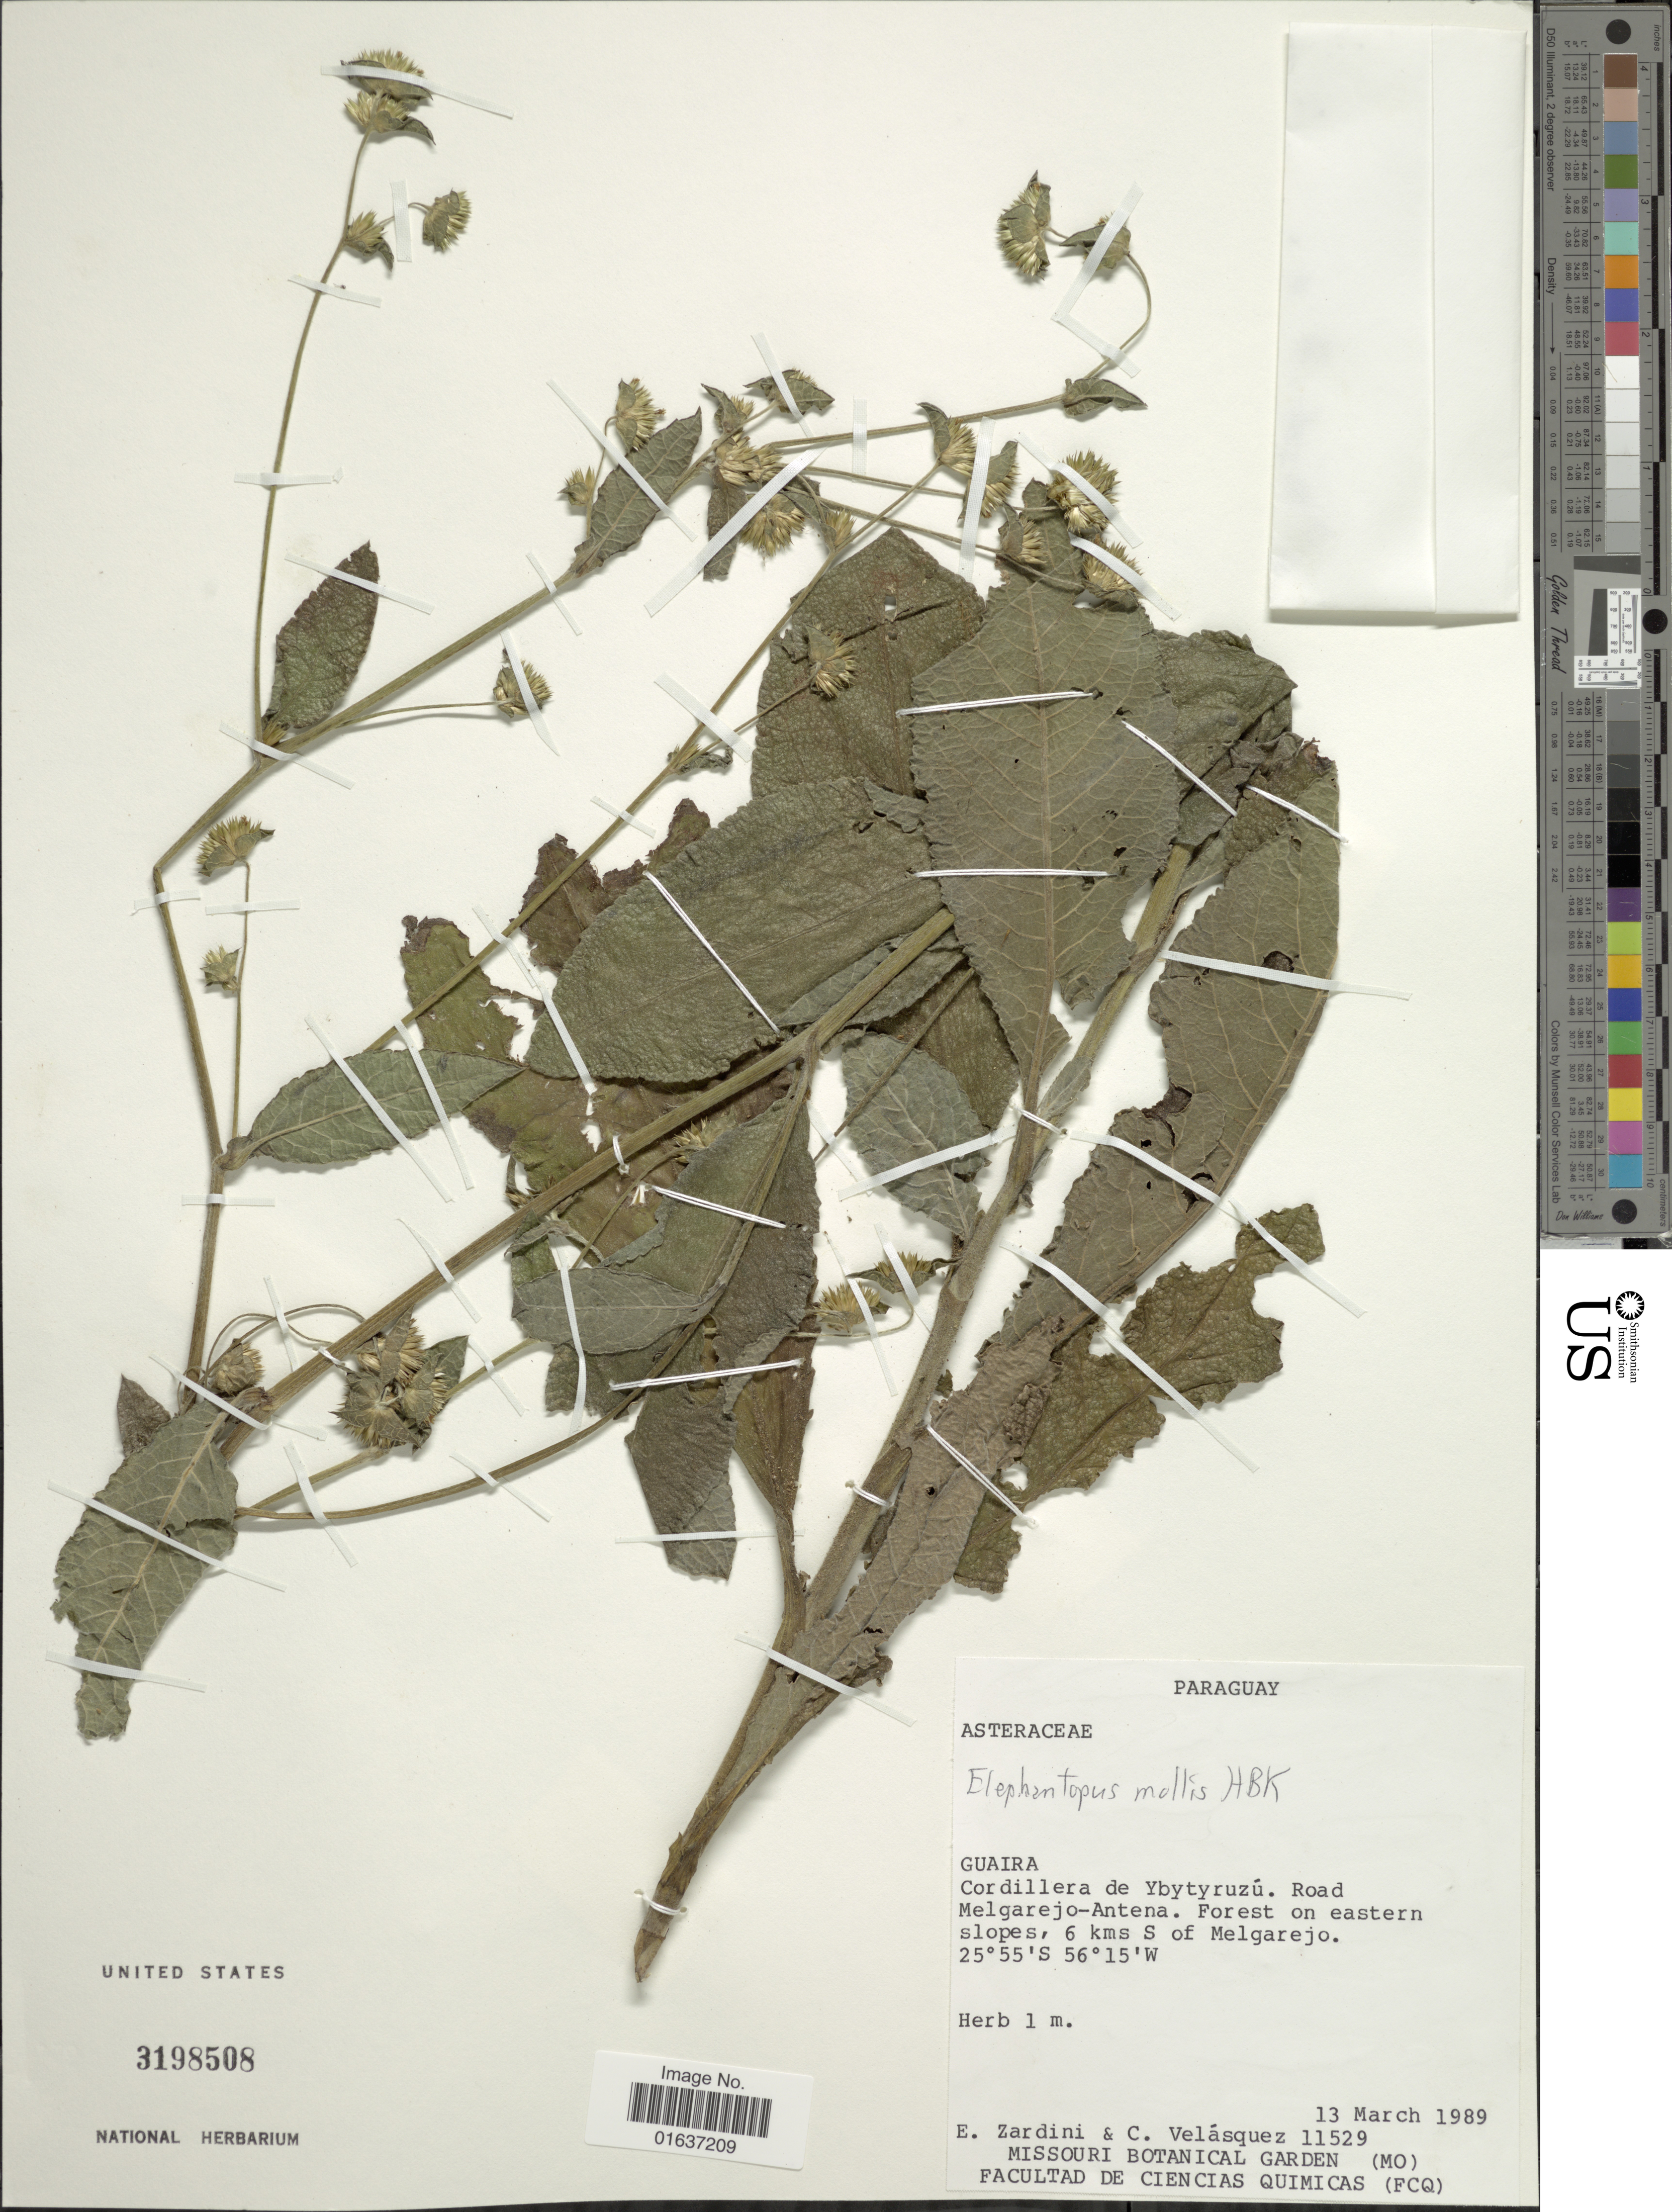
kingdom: Plantae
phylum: Tracheophyta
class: Magnoliopsida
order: Asterales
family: Asteraceae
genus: Elephantopus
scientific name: Elephantopus mollis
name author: Kunth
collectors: E. M. Zardini & C. Velásquez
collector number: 11529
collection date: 1989-03-13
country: Paraguay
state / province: Guaira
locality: Cordillera de Ybytyruzú, road Melgarejo-Antena, forest on eastern slopes, 6 kms S of Melgarejo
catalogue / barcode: US 3198508